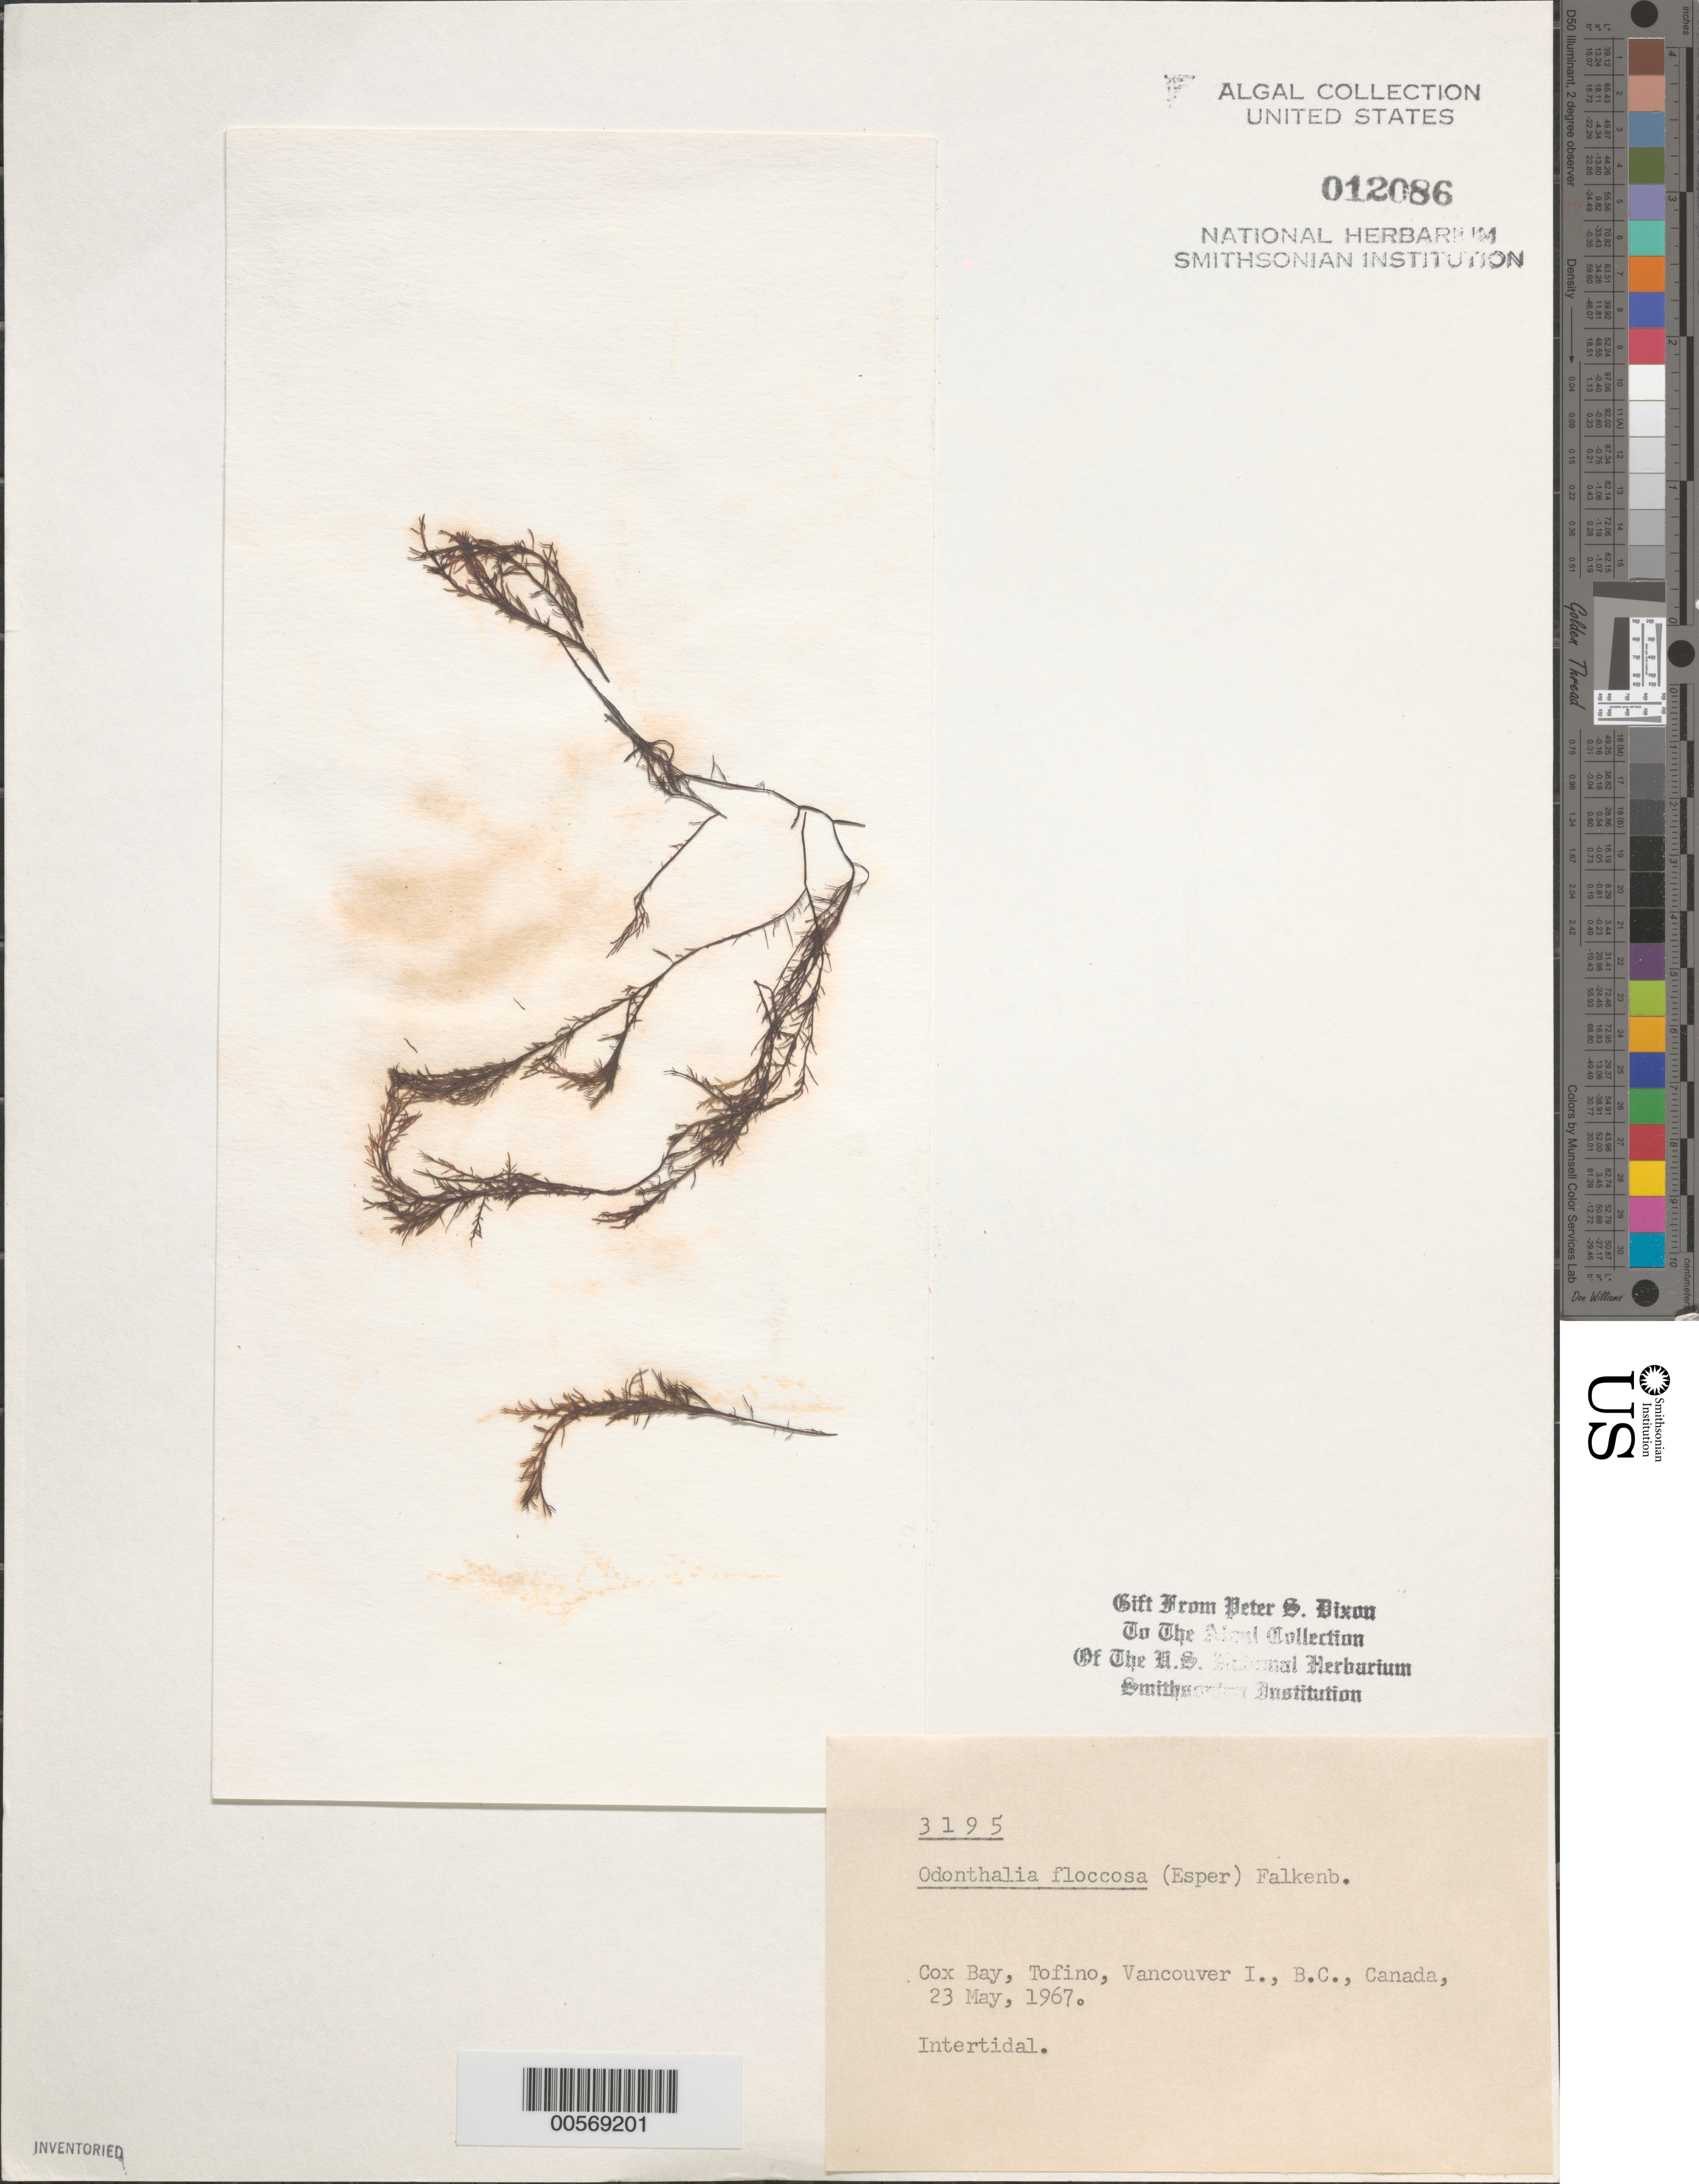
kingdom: Plantae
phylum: Rhodophyta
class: Florideophyceae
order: Ceramiales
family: Rhodomelaceae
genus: Odonthalia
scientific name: Odonthalia floccosa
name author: (Esper) Falkenb.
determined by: Dixon, P. S.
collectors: P. S. Dixon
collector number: PSD 3195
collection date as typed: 23 May 1967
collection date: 1967-05-23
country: Canada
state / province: British Columbia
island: Vancouver Island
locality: Cox Bay, Tofino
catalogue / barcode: US 12086